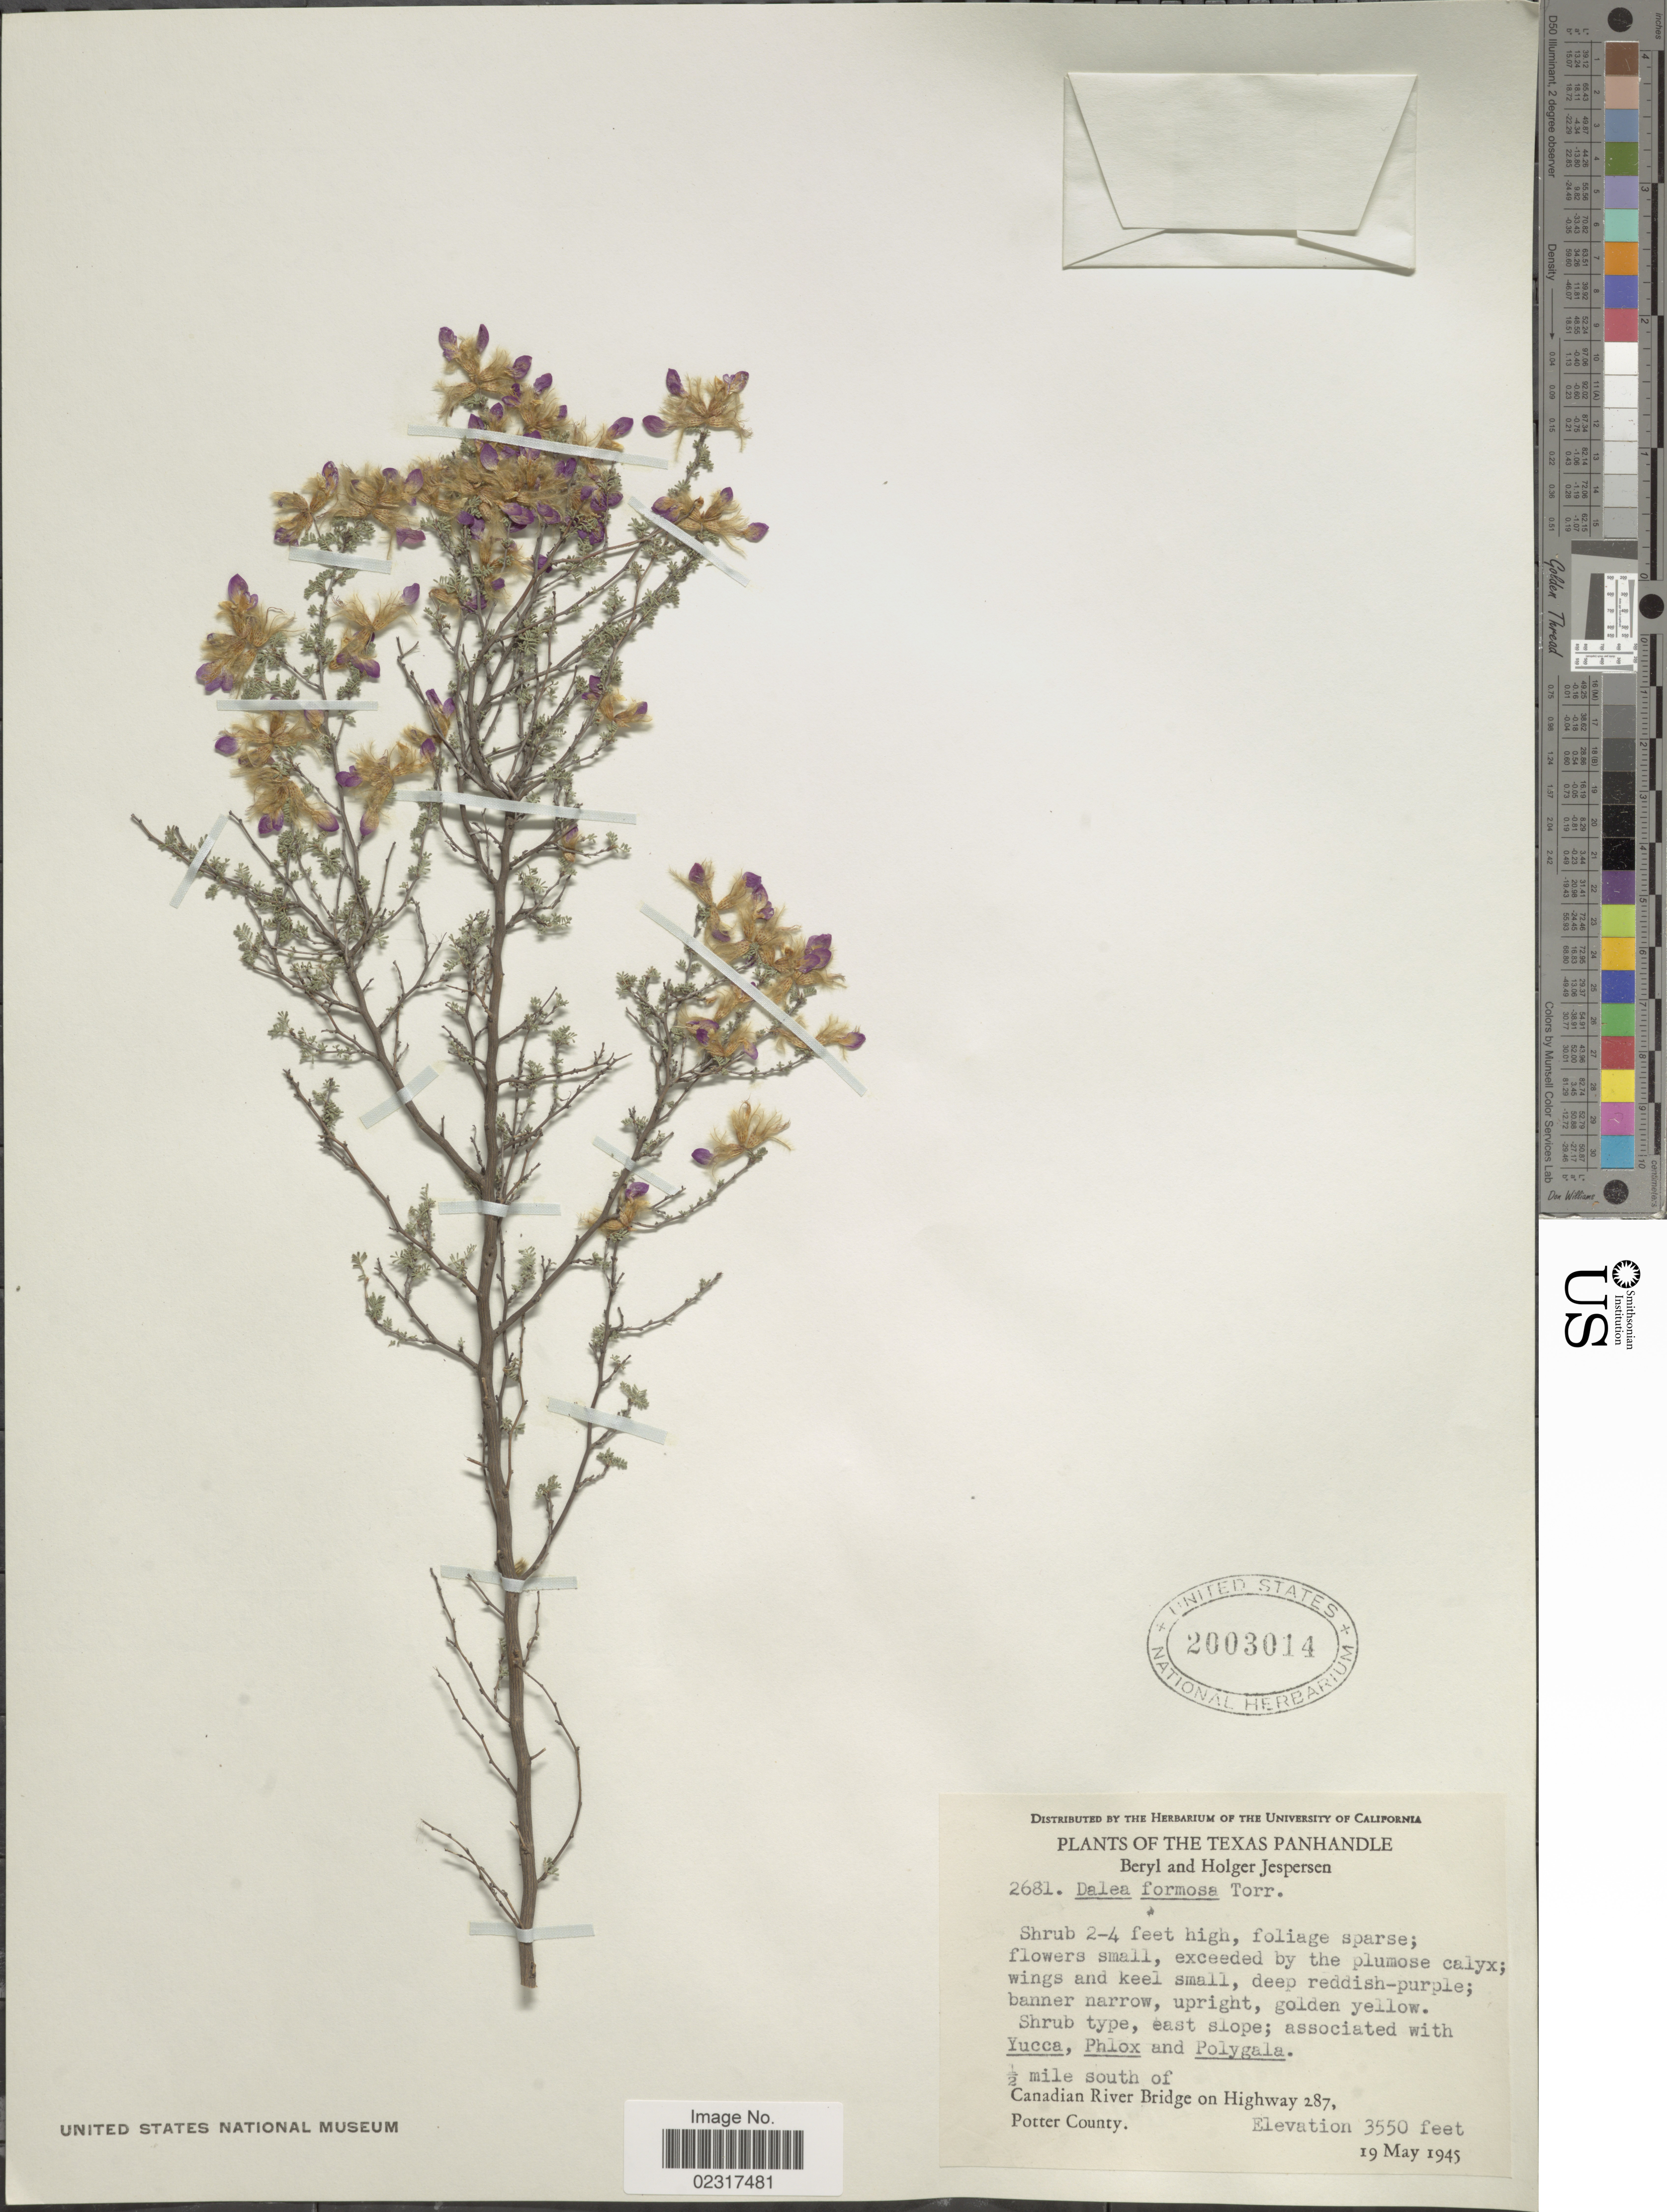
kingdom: Plantae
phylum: Tracheophyta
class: Magnoliopsida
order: Fabales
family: Fabaceae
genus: Dalea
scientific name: Dalea formosa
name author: Torr.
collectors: B. Jespersen & H. Jespersen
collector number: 2681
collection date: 1945-05-19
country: United States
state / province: Texas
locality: The Texas Panhandle, 1/2 mile south of Canadian River Bridge on Highway 287, Potter County.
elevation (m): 1082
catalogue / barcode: US 2003014